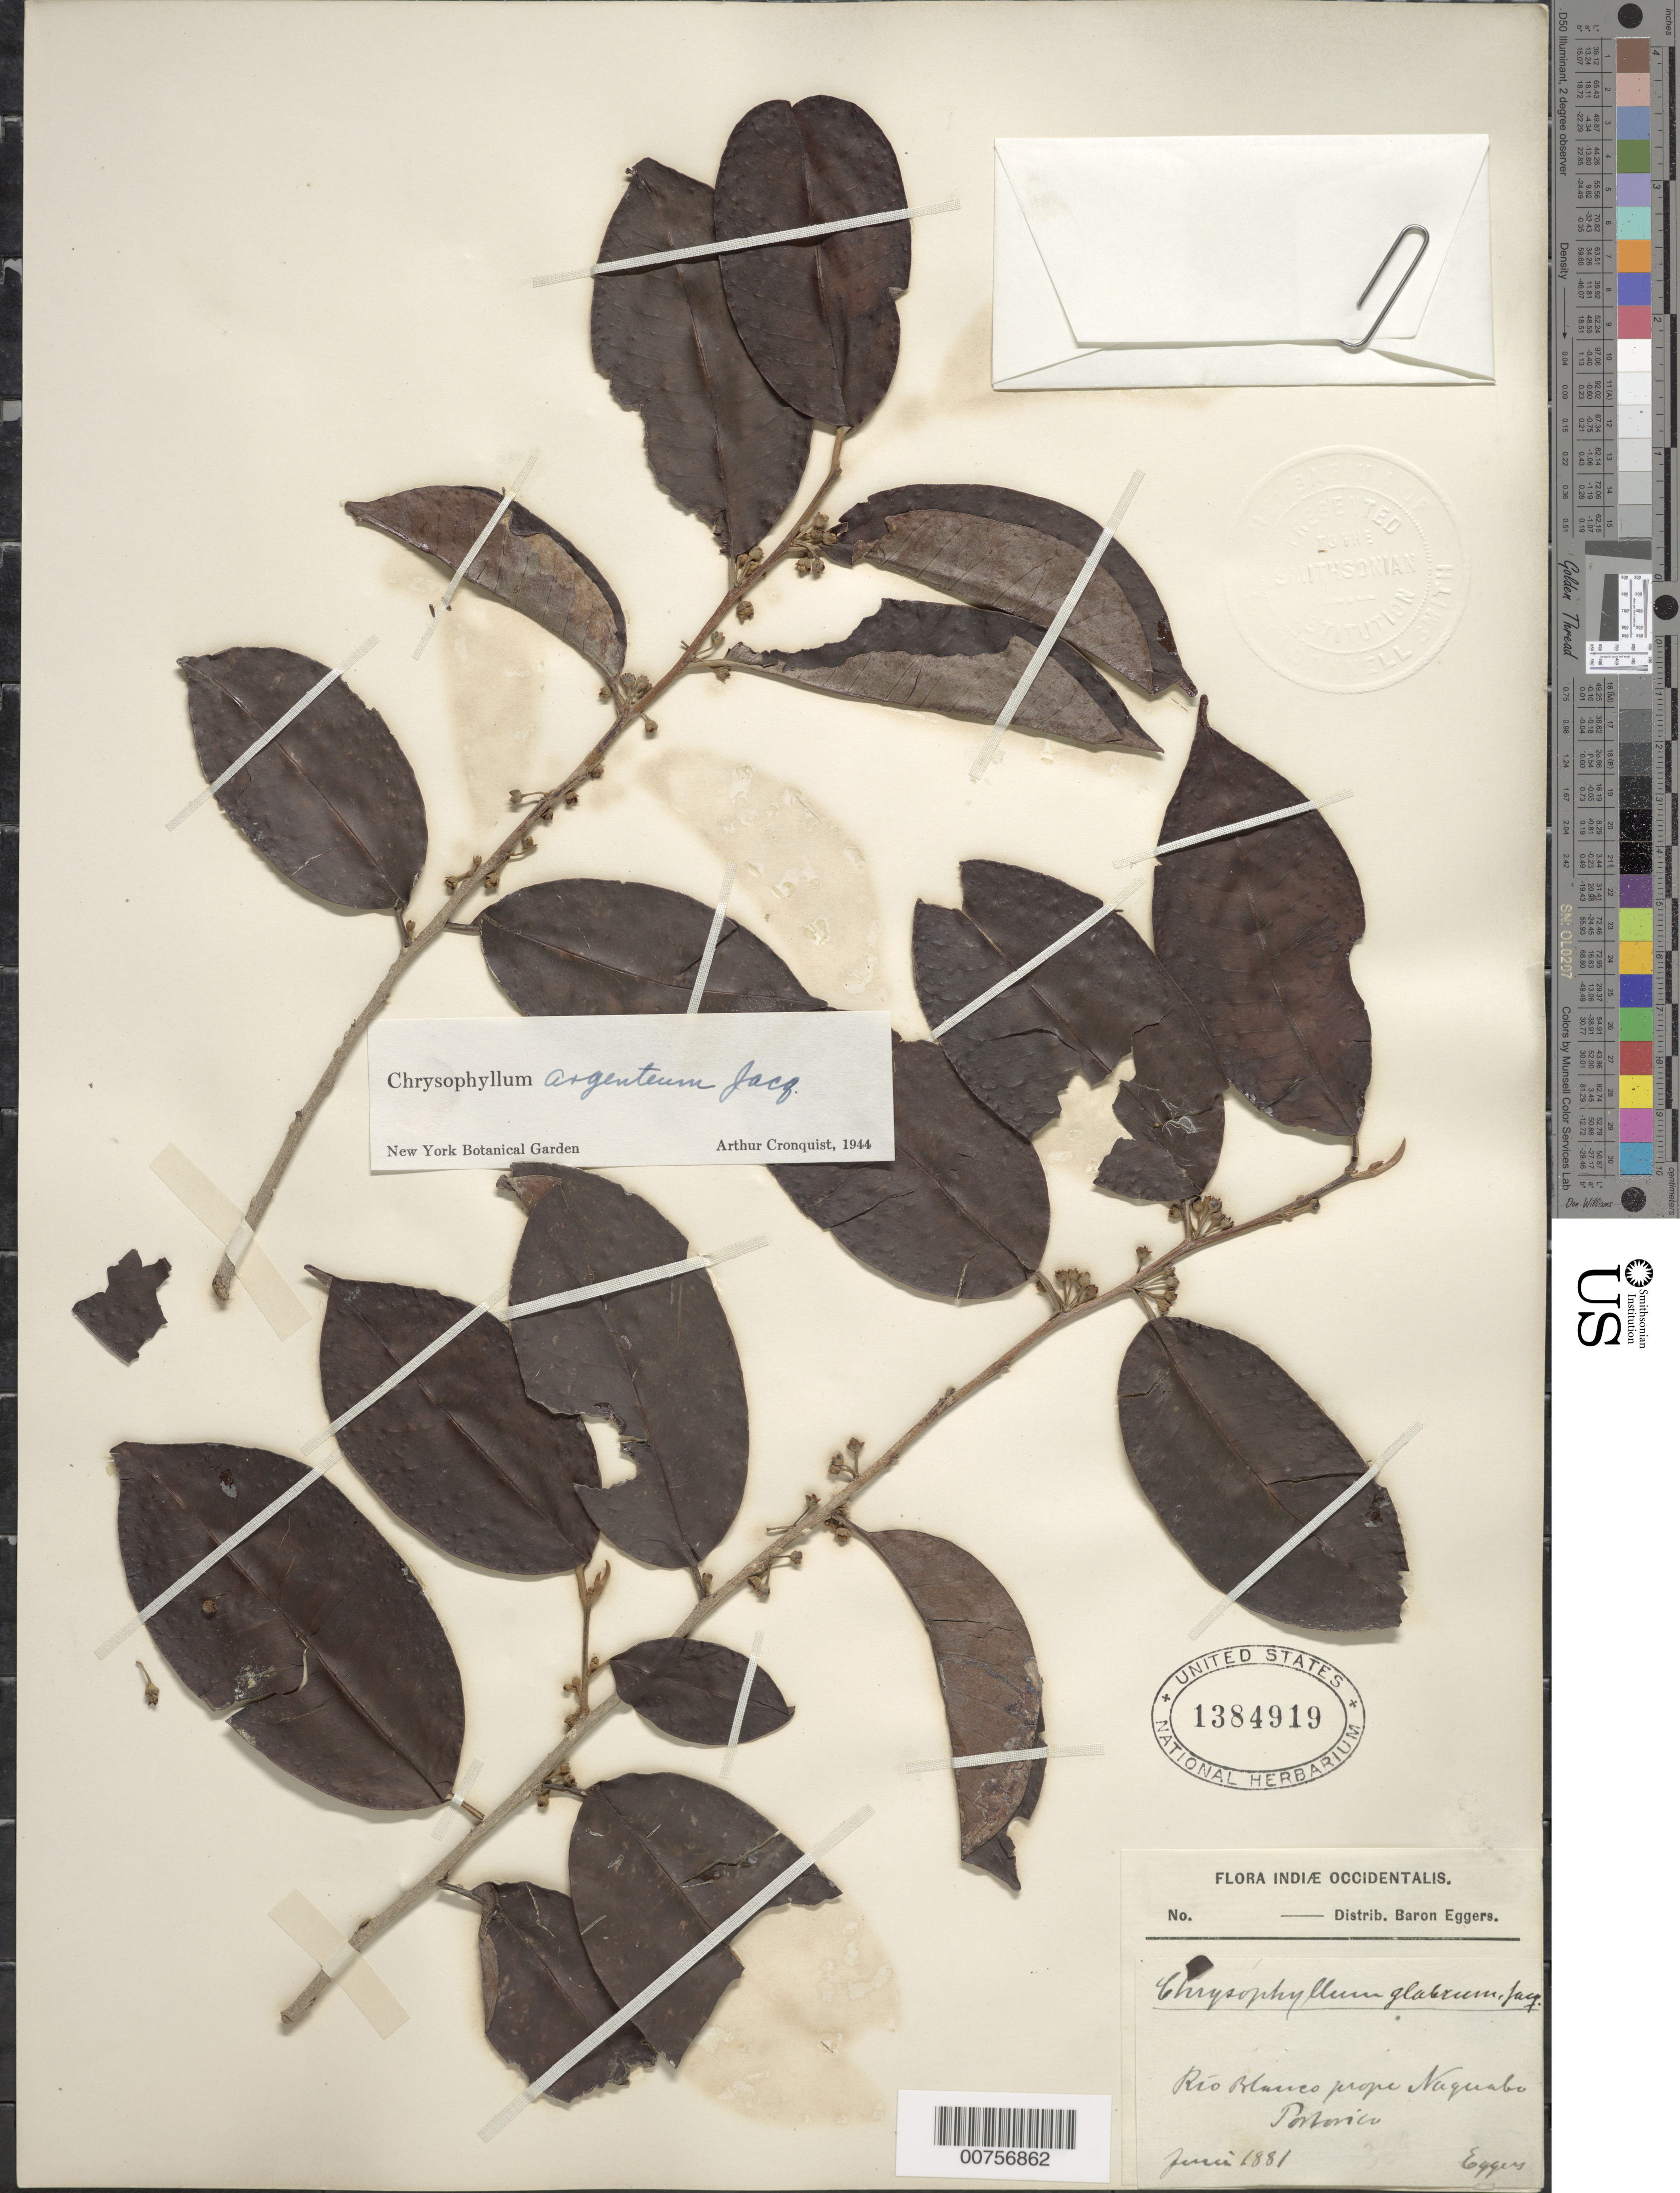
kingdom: Plantae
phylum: Tracheophyta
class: Magnoliopsida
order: Ericales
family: Sapotaceae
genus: Chrysophyllum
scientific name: Chrysophyllum argenteum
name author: Jacq.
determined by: Cronquist, A. J.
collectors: H. F. A. von Eggers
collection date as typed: Jun 1881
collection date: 1881-06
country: Puerto Rico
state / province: Naguabo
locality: Río Blanco prope Naguabo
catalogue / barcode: US 1384919